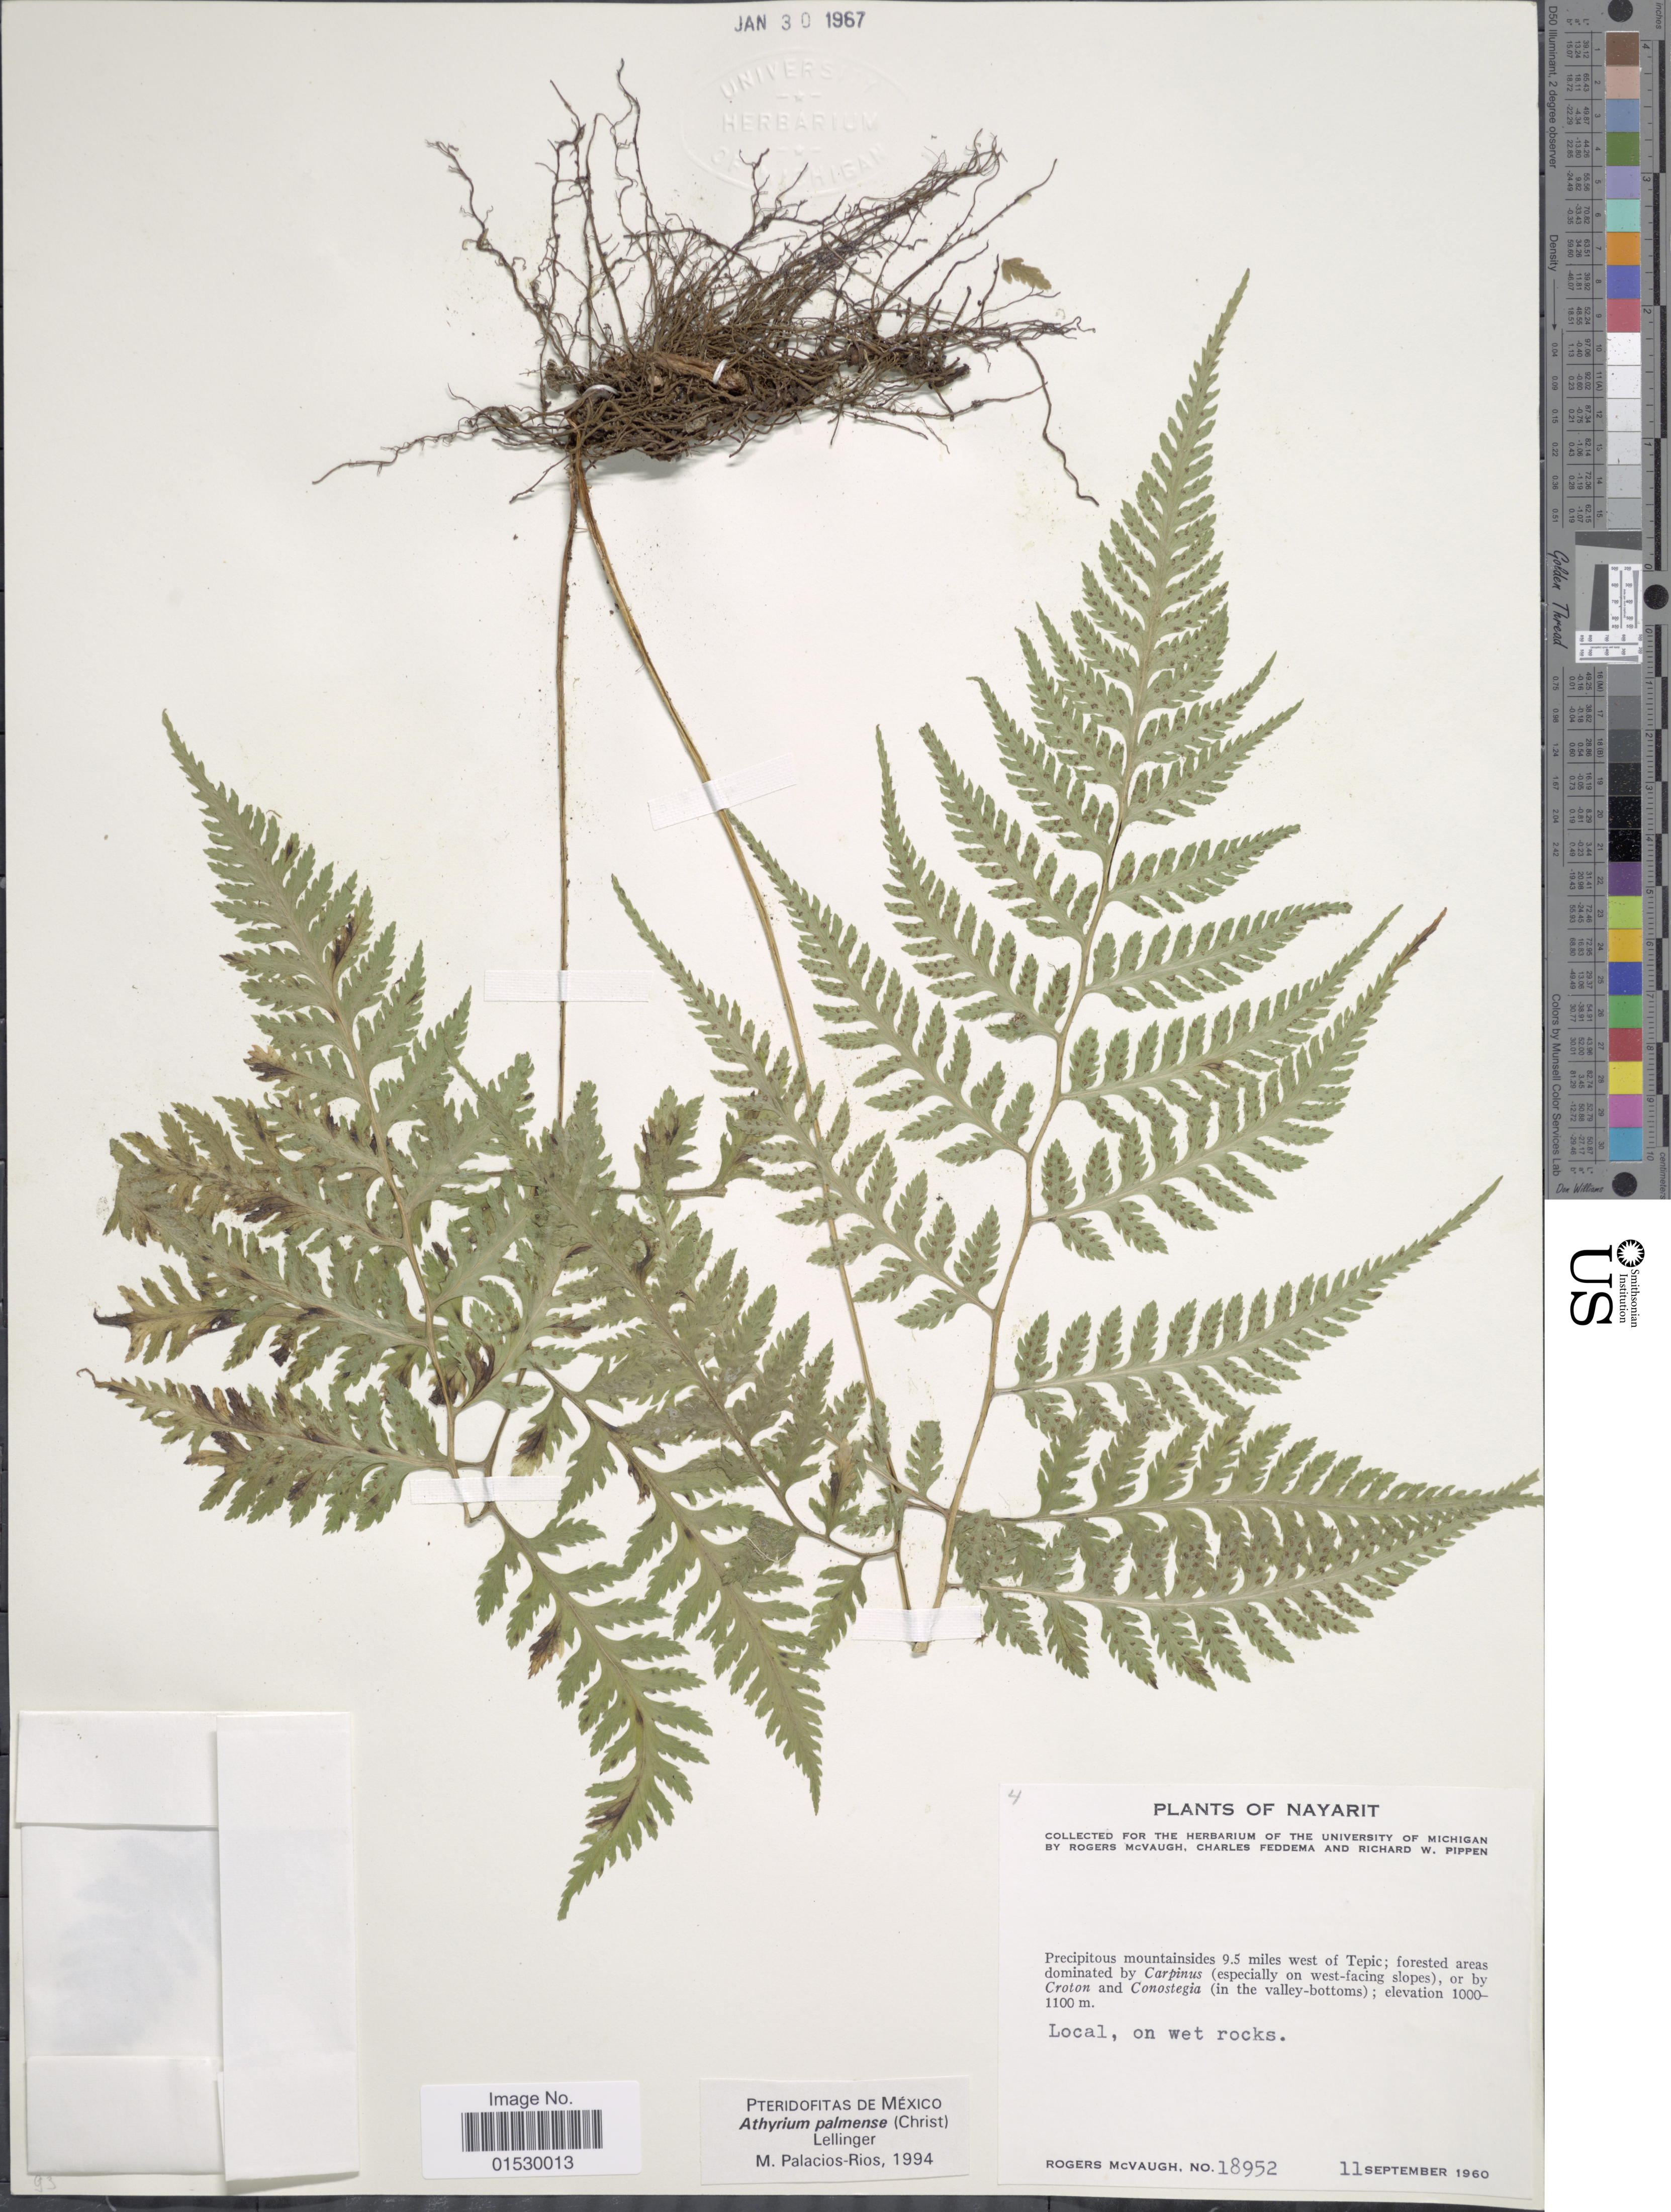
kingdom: Plantae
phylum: Tracheophyta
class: Polypodiopsida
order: Polypodiales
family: Athyriaceae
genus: Athyrium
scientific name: Athyrium palmense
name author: (Christ) Lellinger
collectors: R. McVaugh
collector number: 18952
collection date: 1960-09-11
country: Mexico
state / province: Nayarit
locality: Precipitous mountainsides 9.5 miles west of tepic; forested areas dominated by Carpimus (especially on west-facing slopes), or by Croton and Conostegia (in the valley-bottoms)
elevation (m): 1000